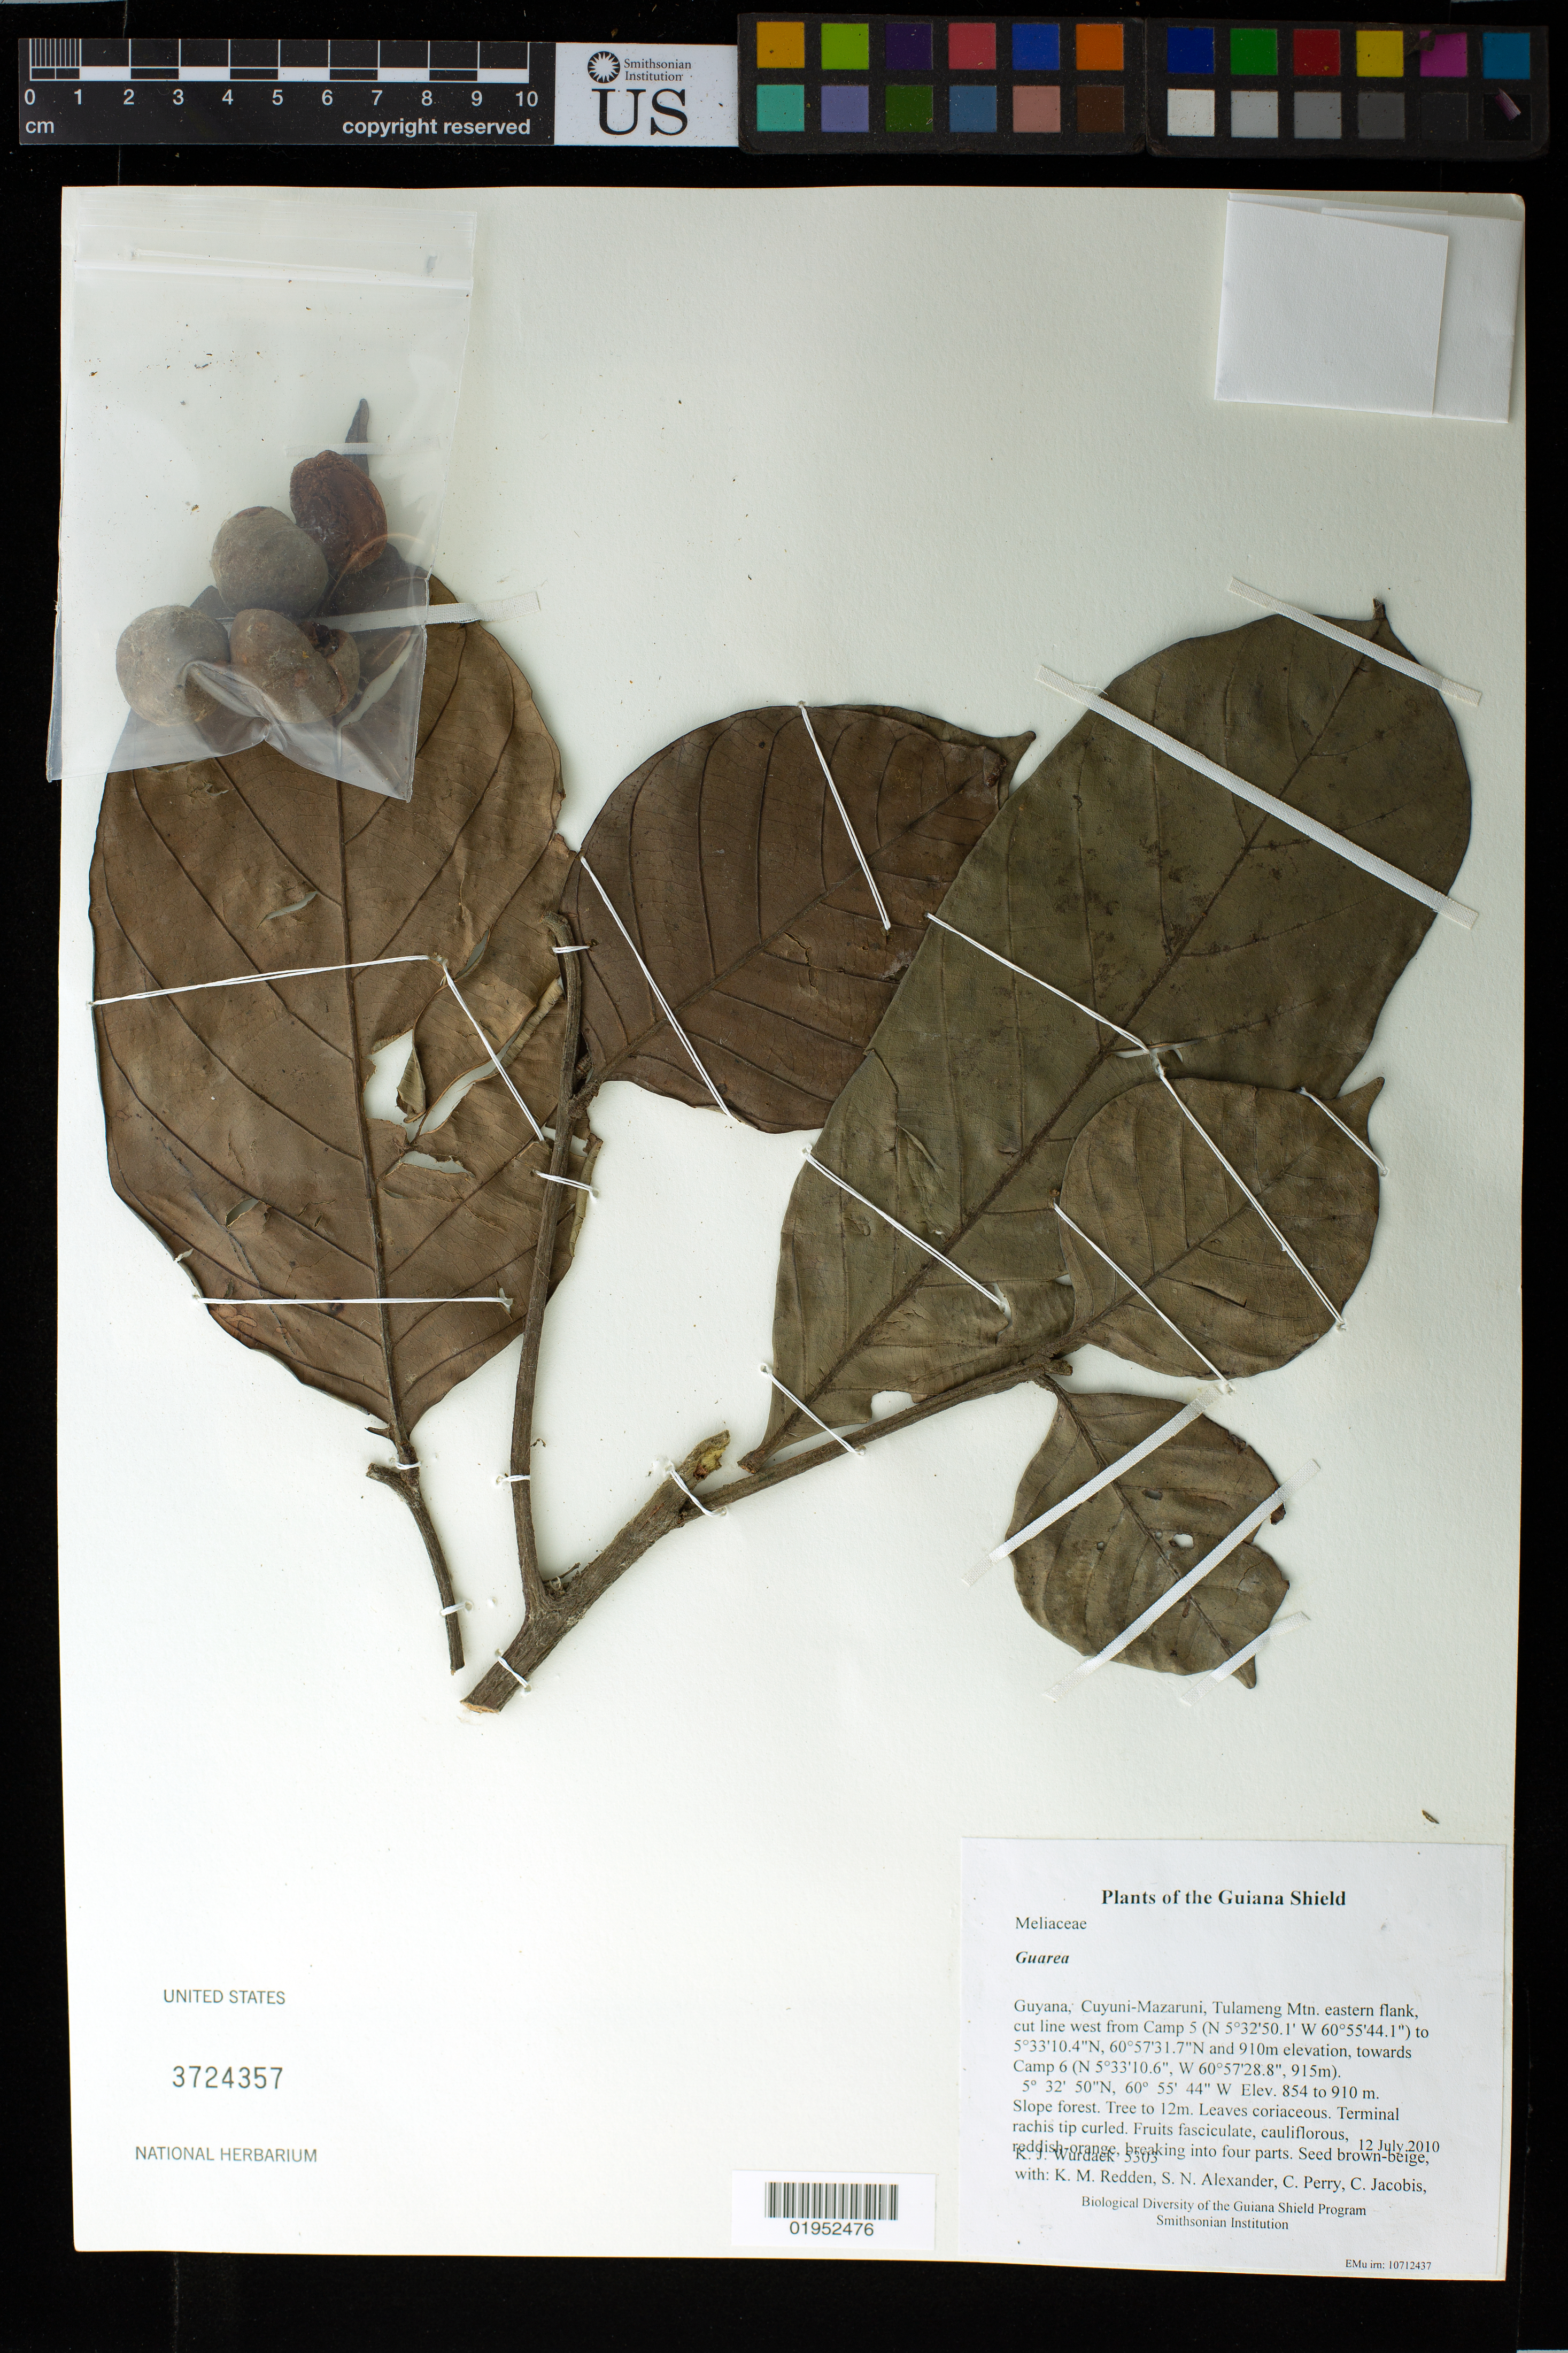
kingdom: Plantae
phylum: Tracheophyta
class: Magnoliopsida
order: Sapindales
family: Meliaceae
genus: Guarea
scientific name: Guarea sp.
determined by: Acevedo-Rodríguez, P., (BOT), Smithsonian Institution - National Museum of Natural History (UNITED STATES)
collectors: K. Wurdack, K. M. Redden, S. N. Alexander, C. Perry, C. Jacobis, D. Hunter, V. Roland & H. Hunter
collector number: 5303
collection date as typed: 12 July 2010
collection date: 2010-07-12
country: Guyana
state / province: Cuyuni-Mazaruni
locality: Tulameng Mtn. eastern flank, cut line west from Camp 5 (N 5°32'50.1' W 60°55'44.1") to 5°33'10.4"N, 60°57'31.7"N and 910m elevation, towards Camp 6 (N 5°33'10.6", W 60°57'28.8", 915m)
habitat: Slope forest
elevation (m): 854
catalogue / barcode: US 3724357